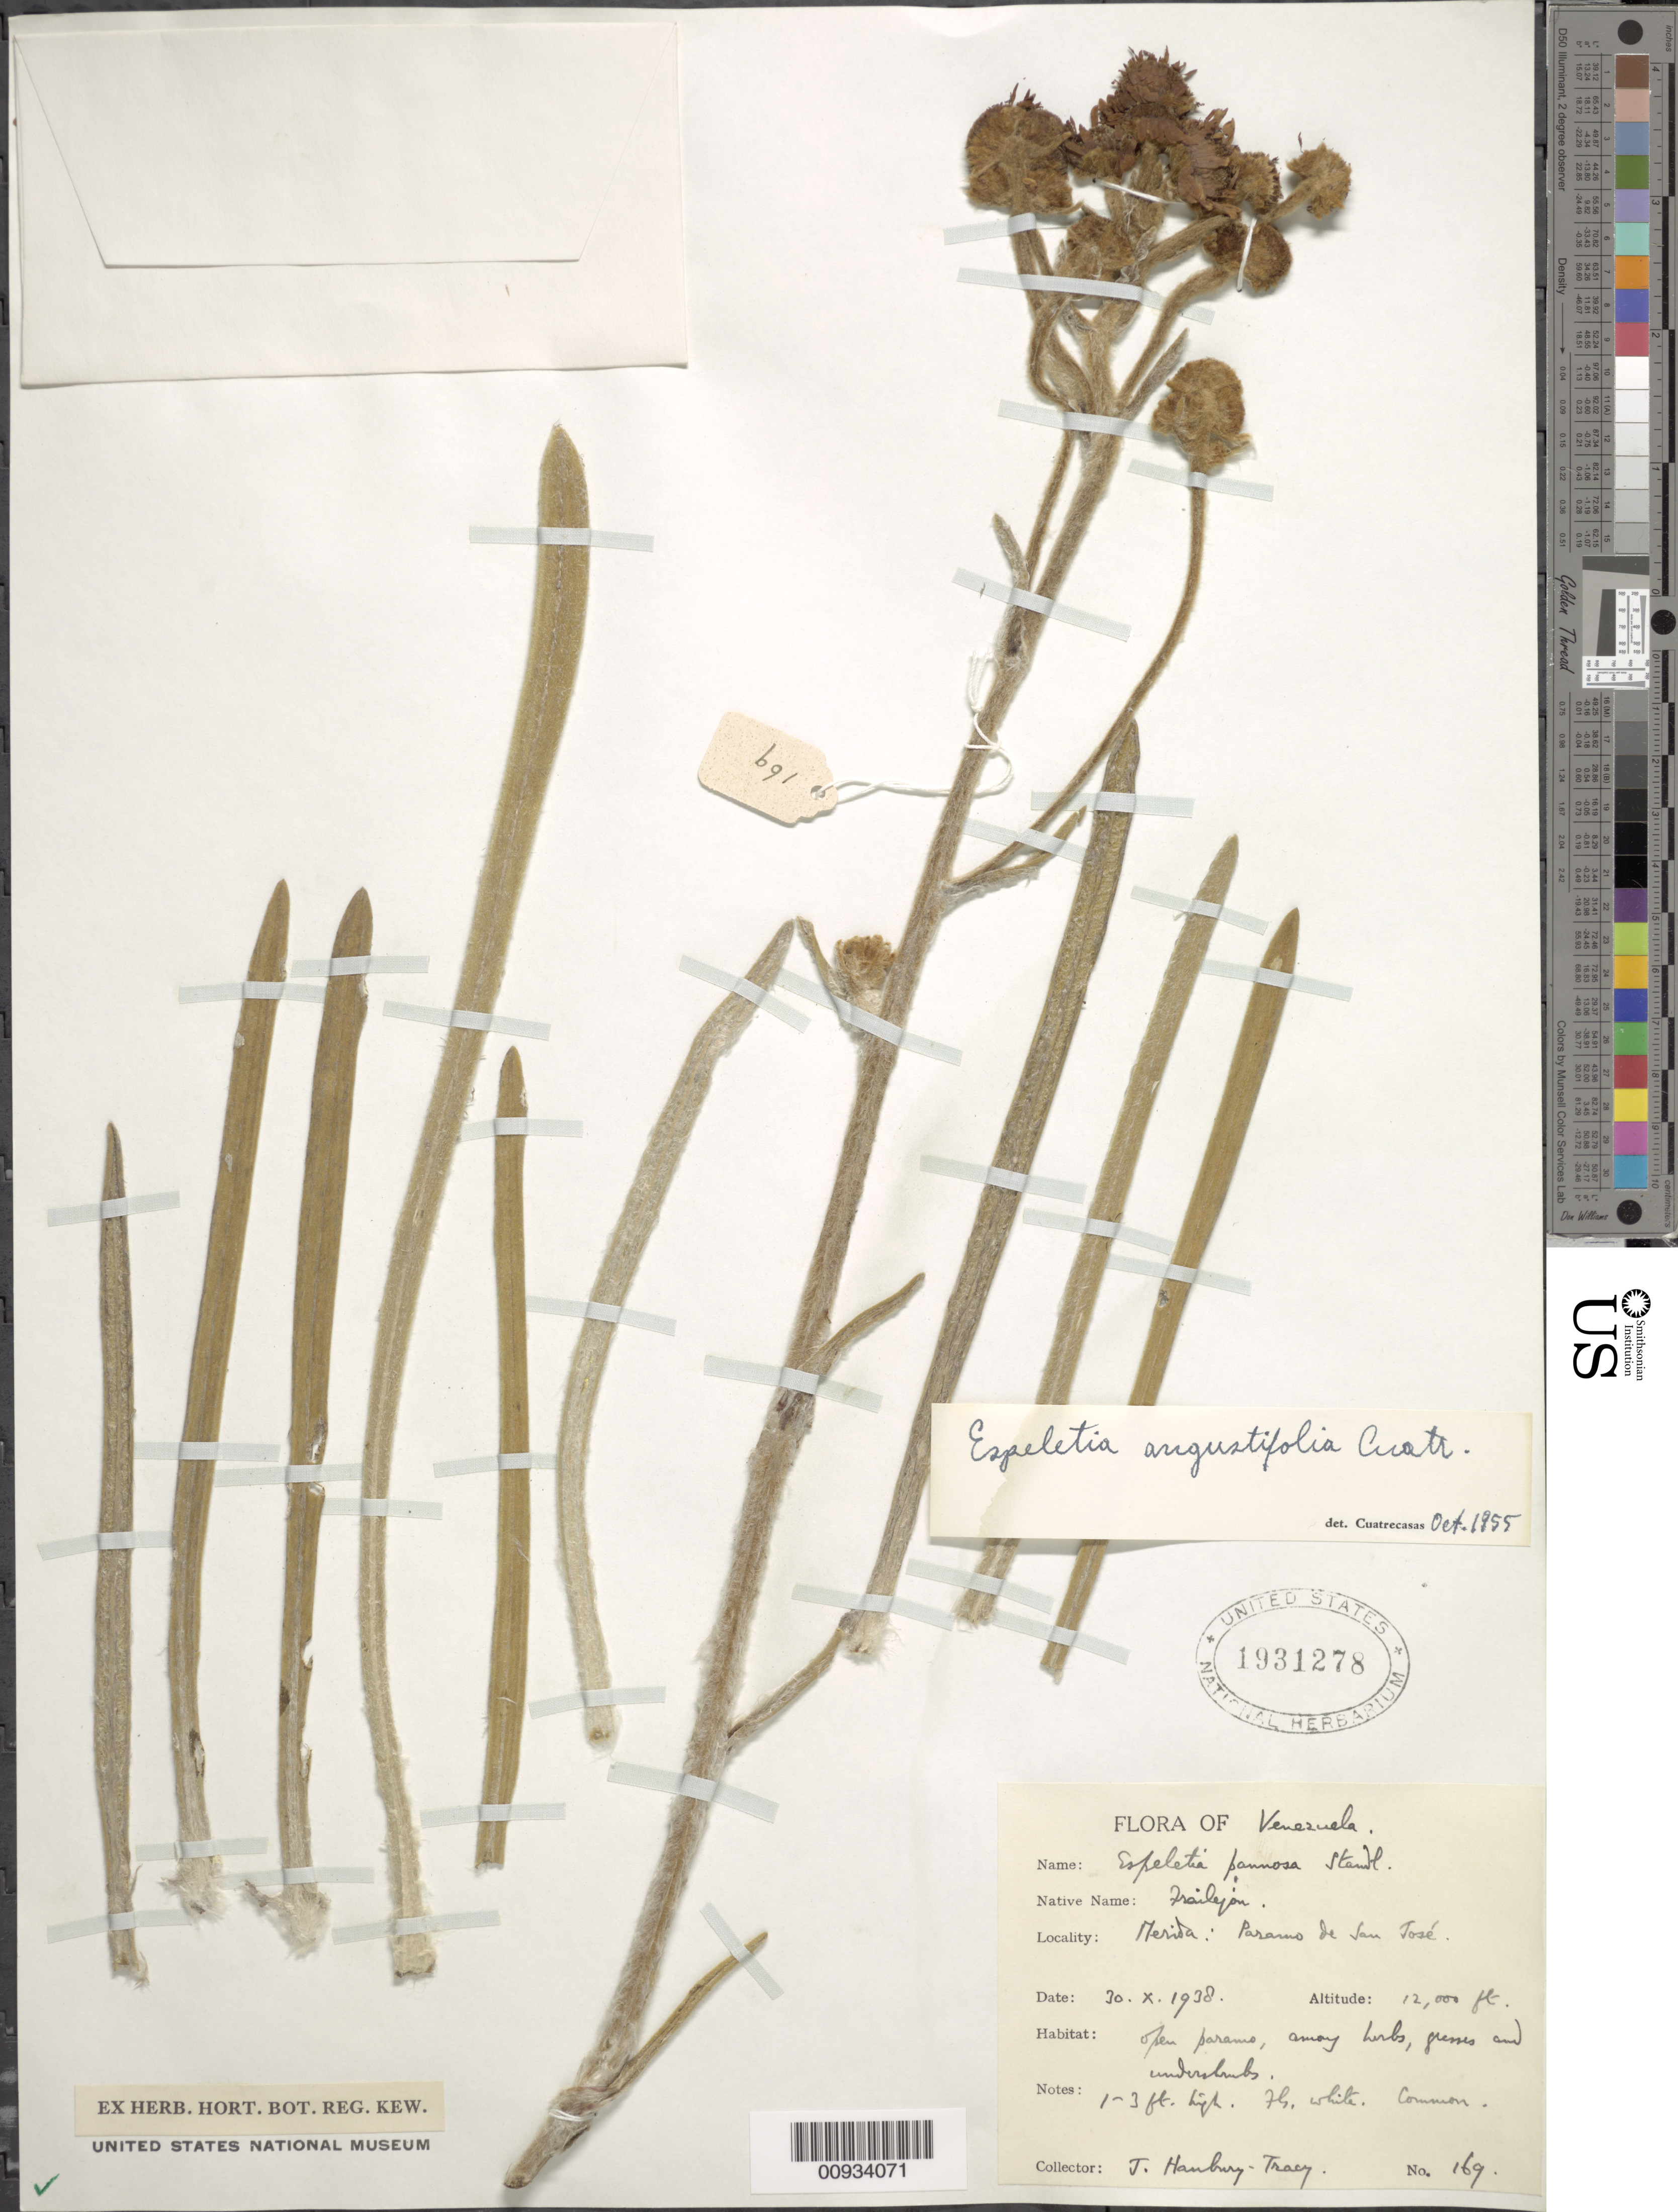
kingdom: Plantae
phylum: Tracheophyta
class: Magnoliopsida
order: Asterales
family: Asteraceae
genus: Espeletiopsis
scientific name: Espeletiopsis angustifolia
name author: (Cuatrec.) Cuatrec.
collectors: J. Hanbury-Tracy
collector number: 169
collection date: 1938-10-30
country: Venezuela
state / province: Mérida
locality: Páramo de San José.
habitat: Open páramo, among herbs, grasses and undershrubs.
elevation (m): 4000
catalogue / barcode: US 1931278